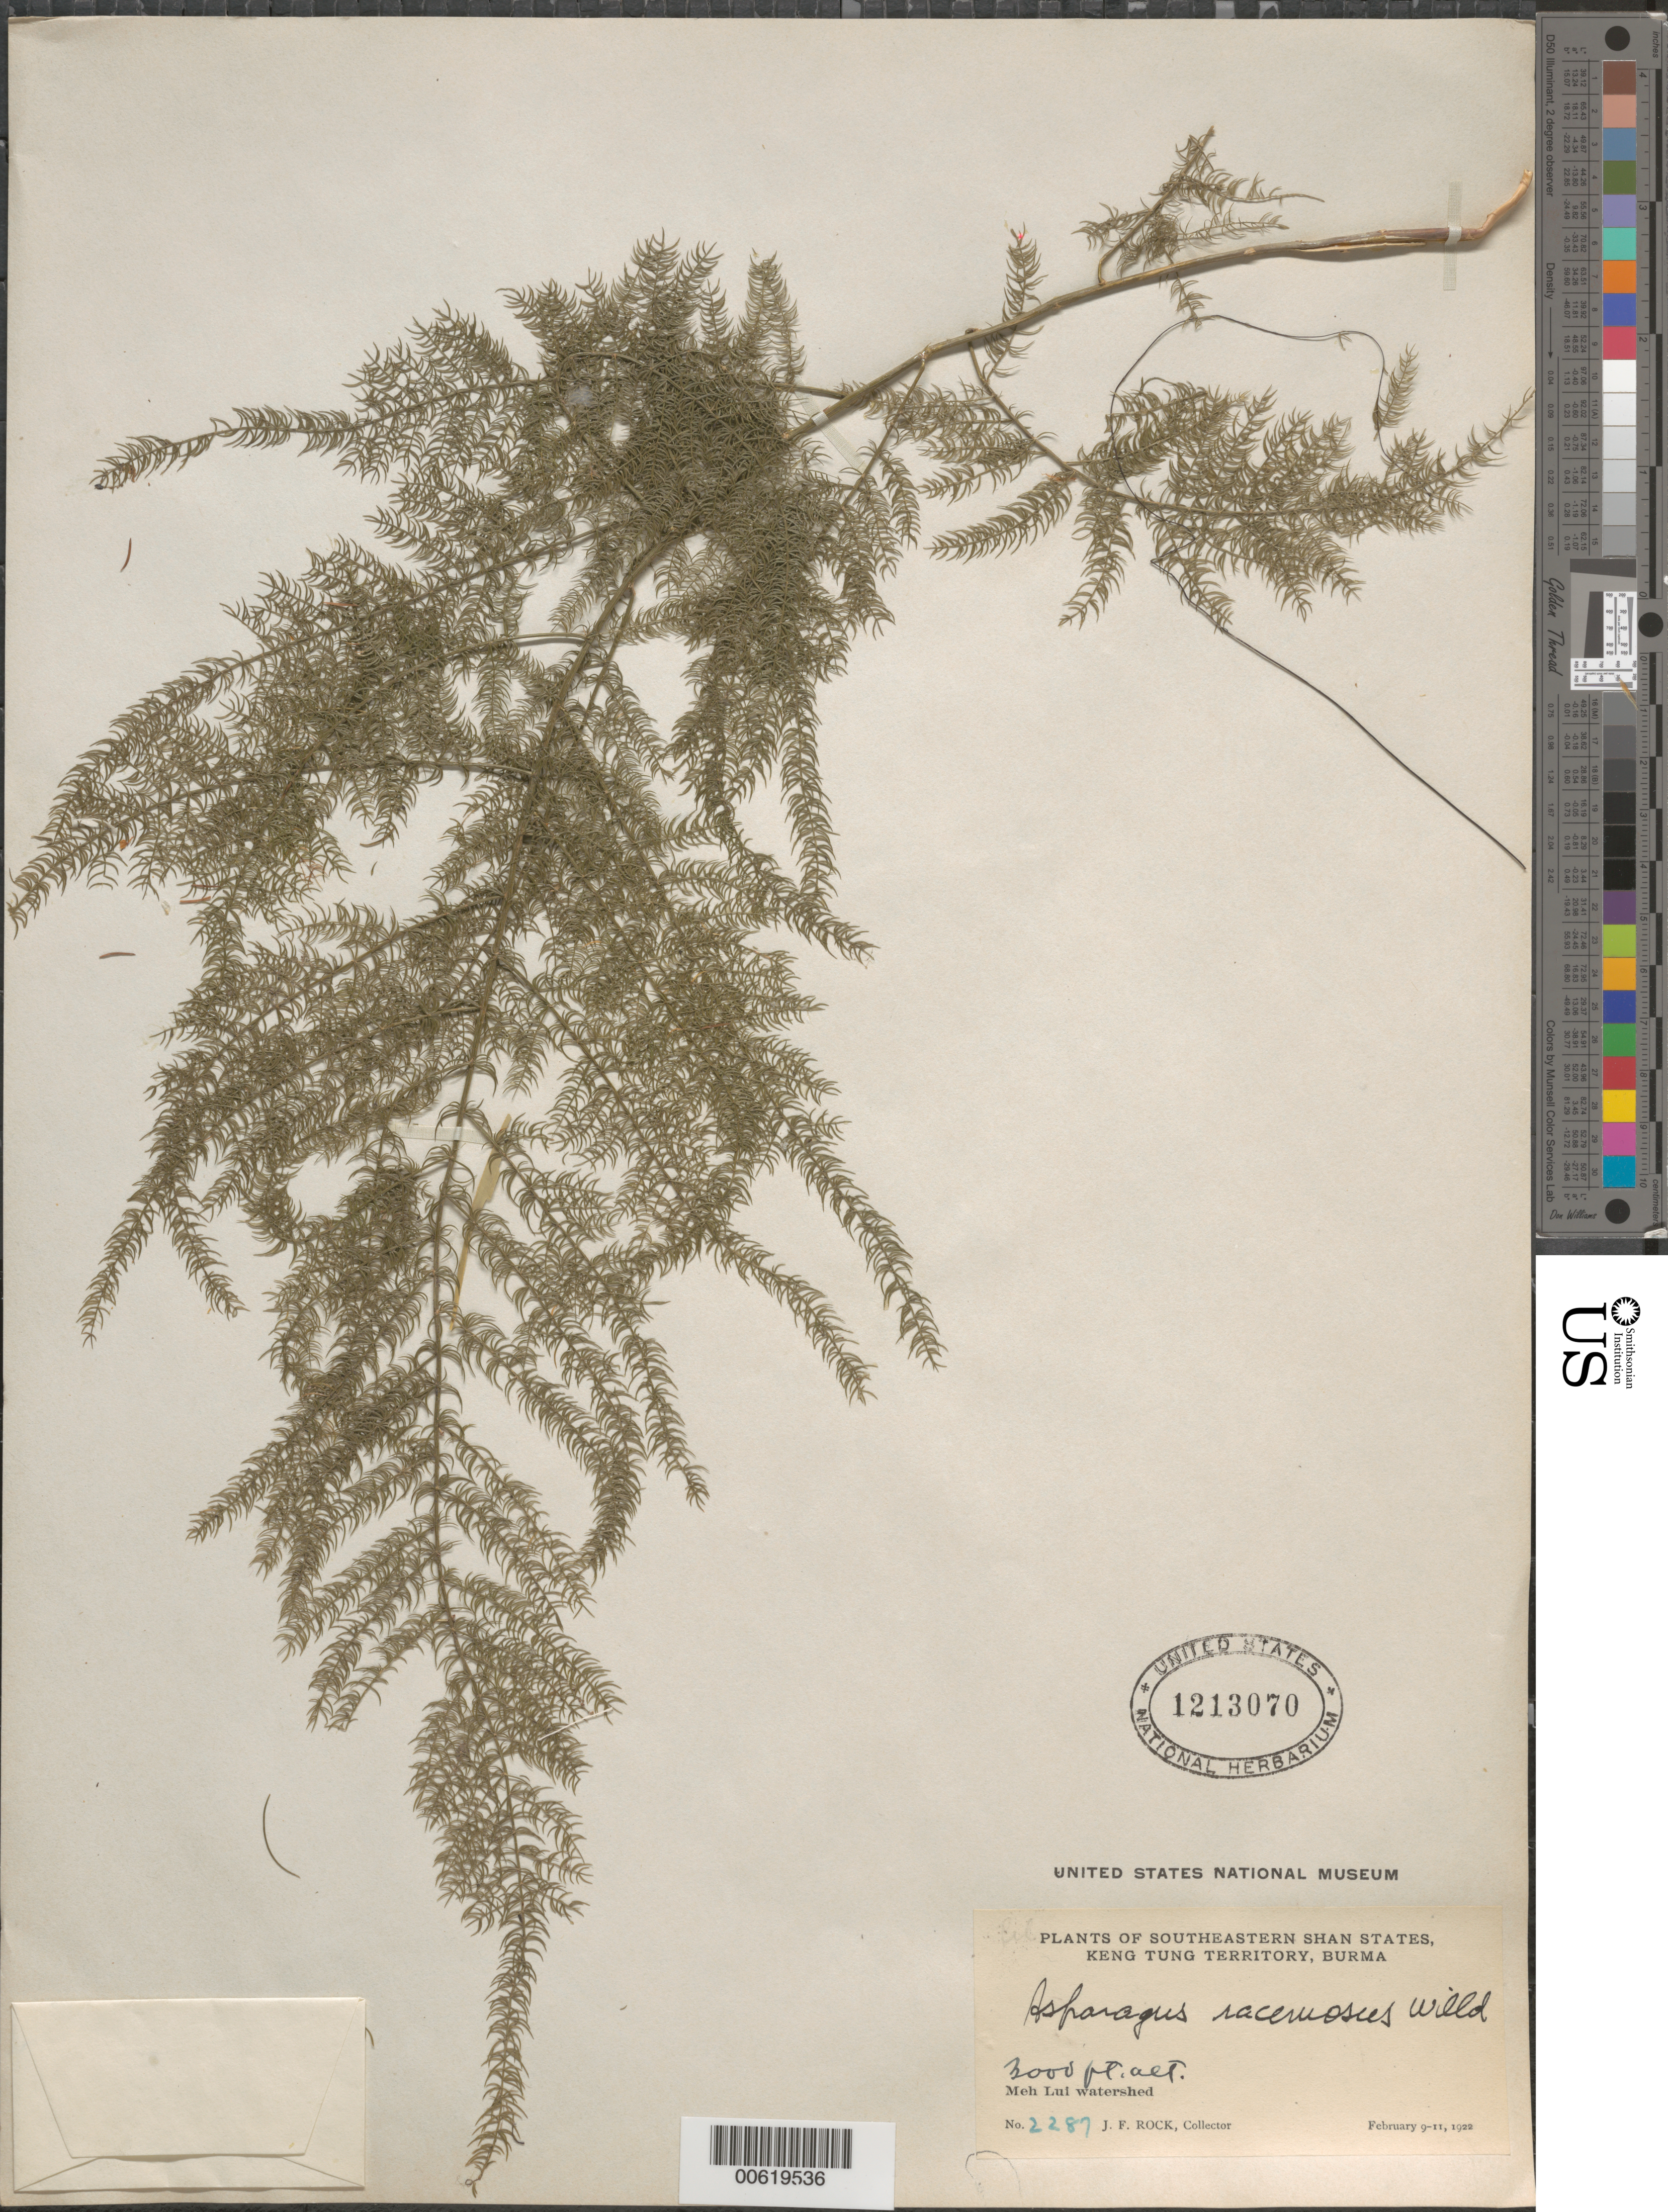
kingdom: Plantae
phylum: Tracheophyta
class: Liliopsida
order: Asparagales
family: Asparagaceae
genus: Asparagus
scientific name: Asparagus racemosus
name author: Willd.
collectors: J. F. Rock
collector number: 2287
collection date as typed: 11 Feb 1922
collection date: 1922-02-11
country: Myanmar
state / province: Shan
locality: Meh Lui watershed.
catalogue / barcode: US 1213070